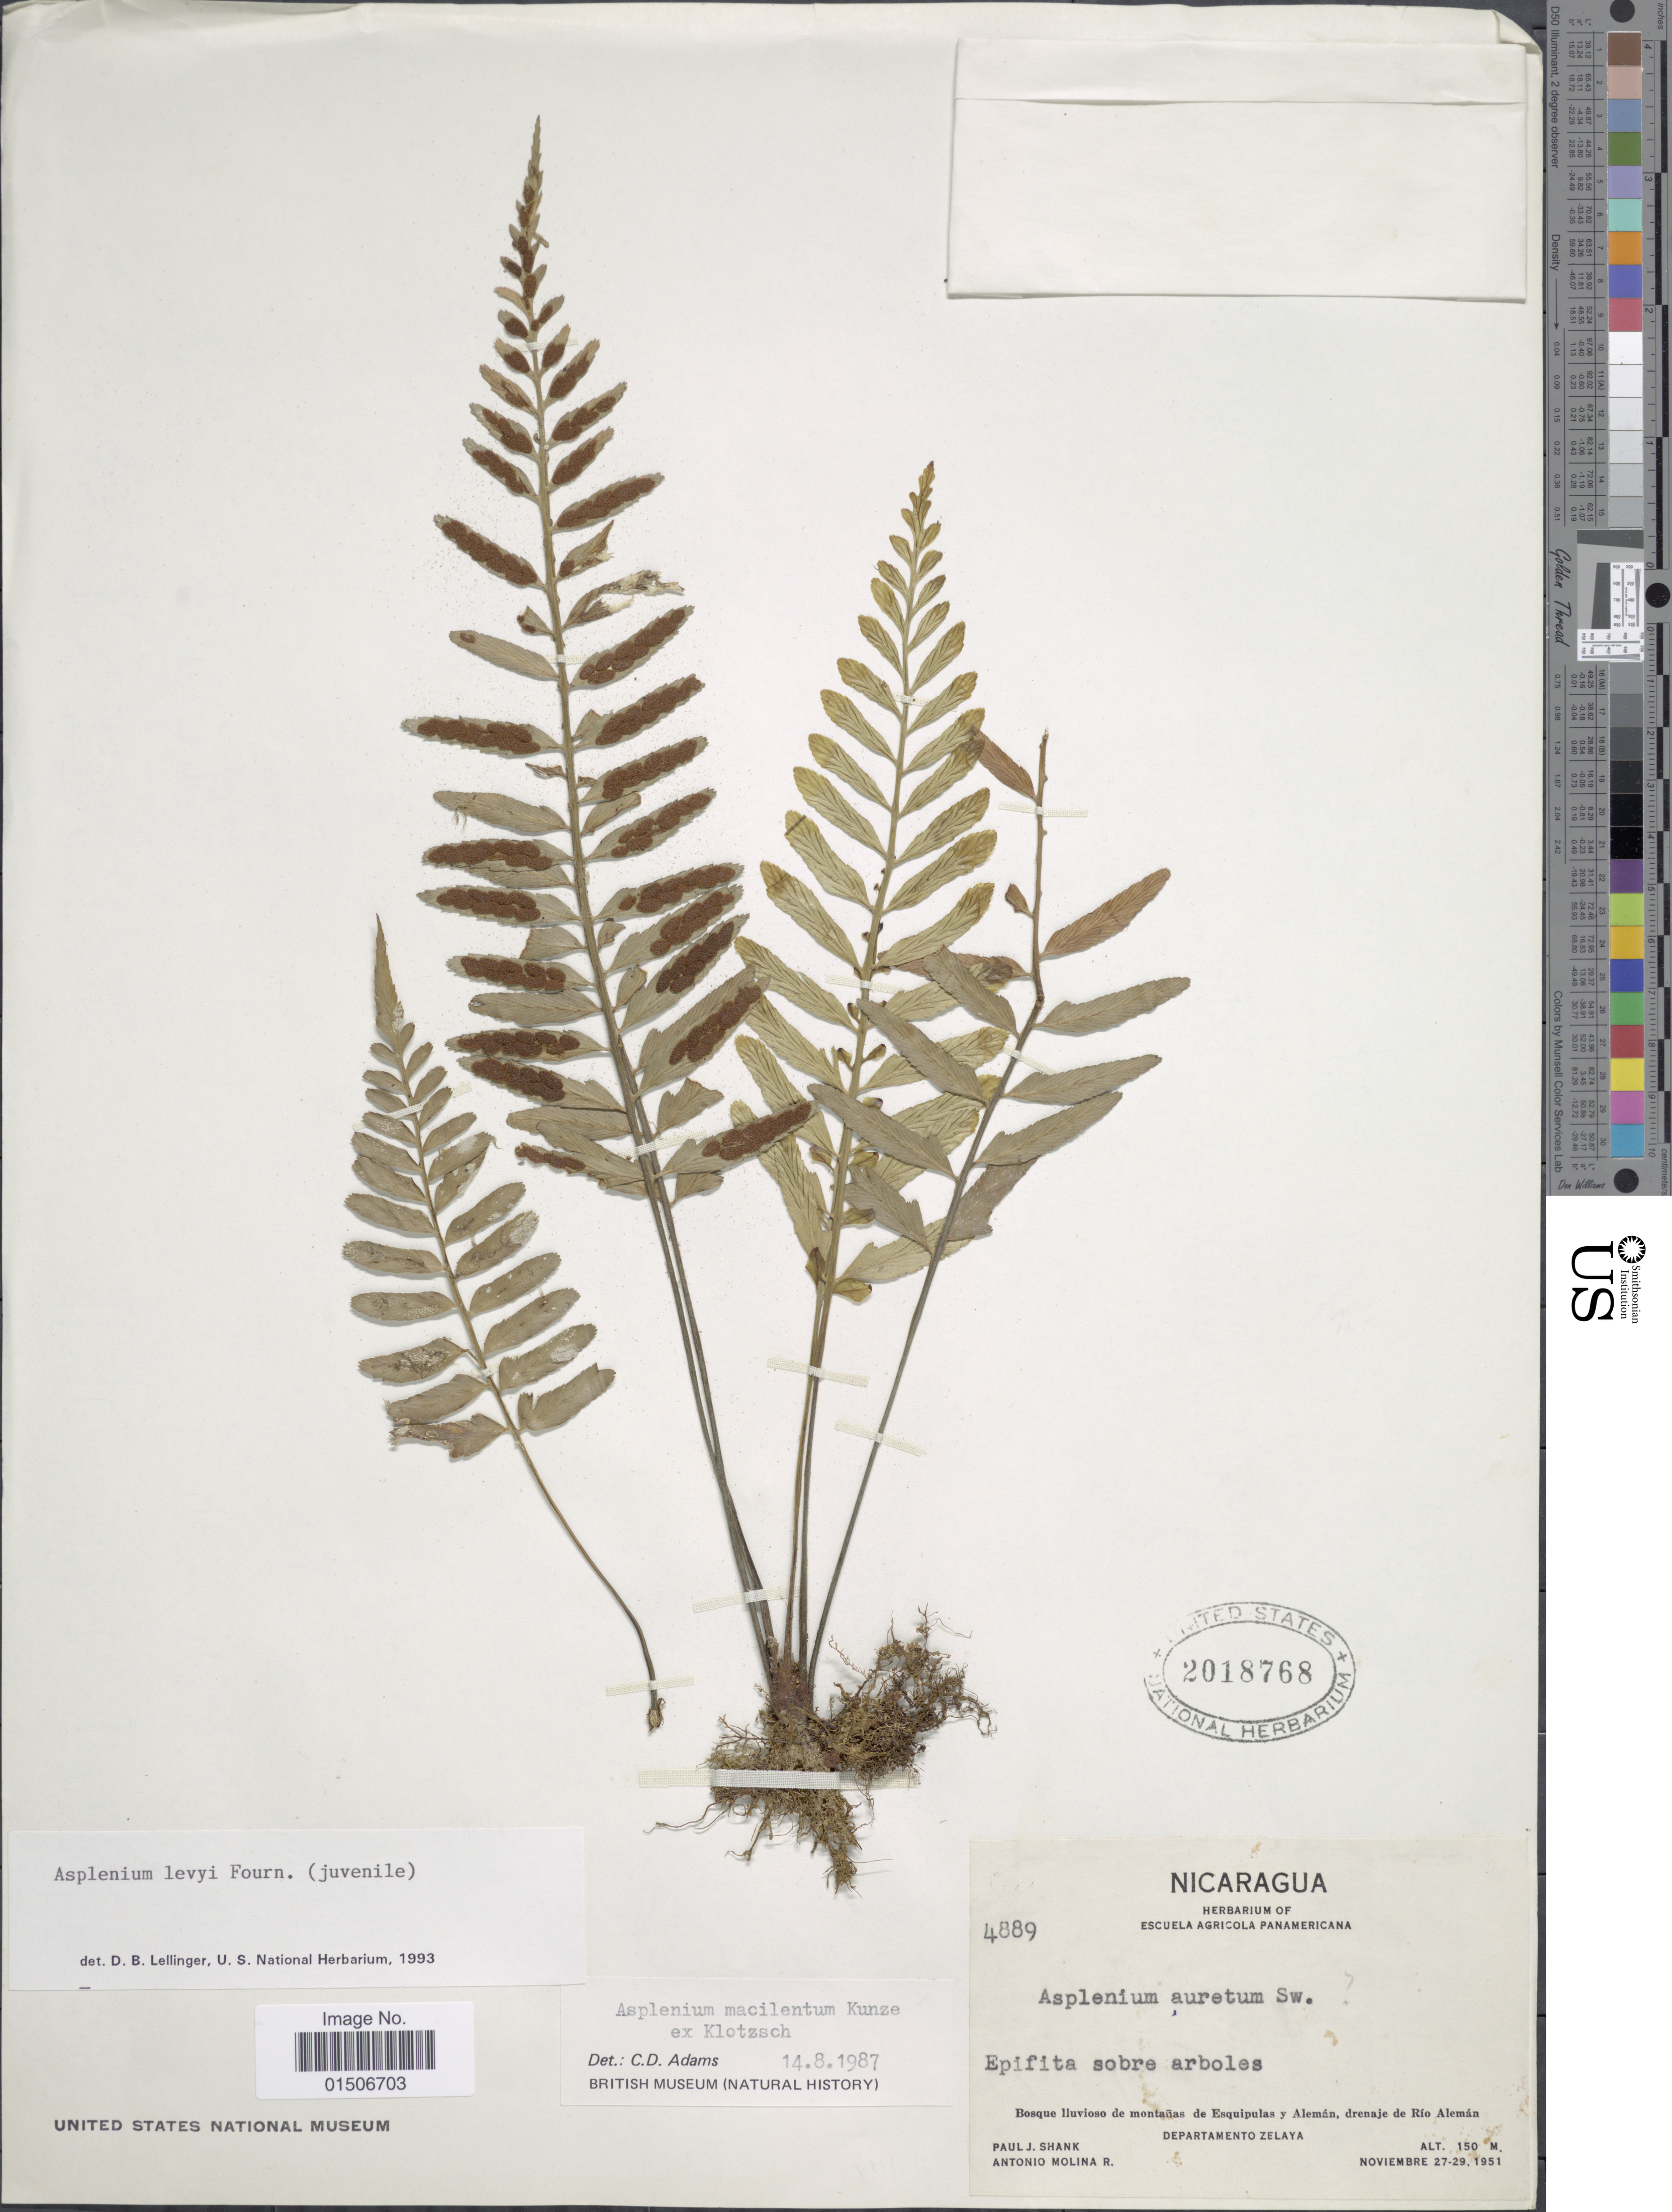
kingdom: Plantae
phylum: Tracheophyta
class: Polypodiopsida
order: Polypodiales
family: Aspleniaceae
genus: Asplenium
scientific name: Asplenium levyi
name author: E. Fourn.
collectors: P. J. Shank & A. Molina R.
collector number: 4889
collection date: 1951-11-27/1951-11-29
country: Nicaragua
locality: Bosque lluvioso de montañas de Esquipulas y Alemán, drenaje de Río Alemán, Departamento Zelaya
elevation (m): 150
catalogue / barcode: US 2018768